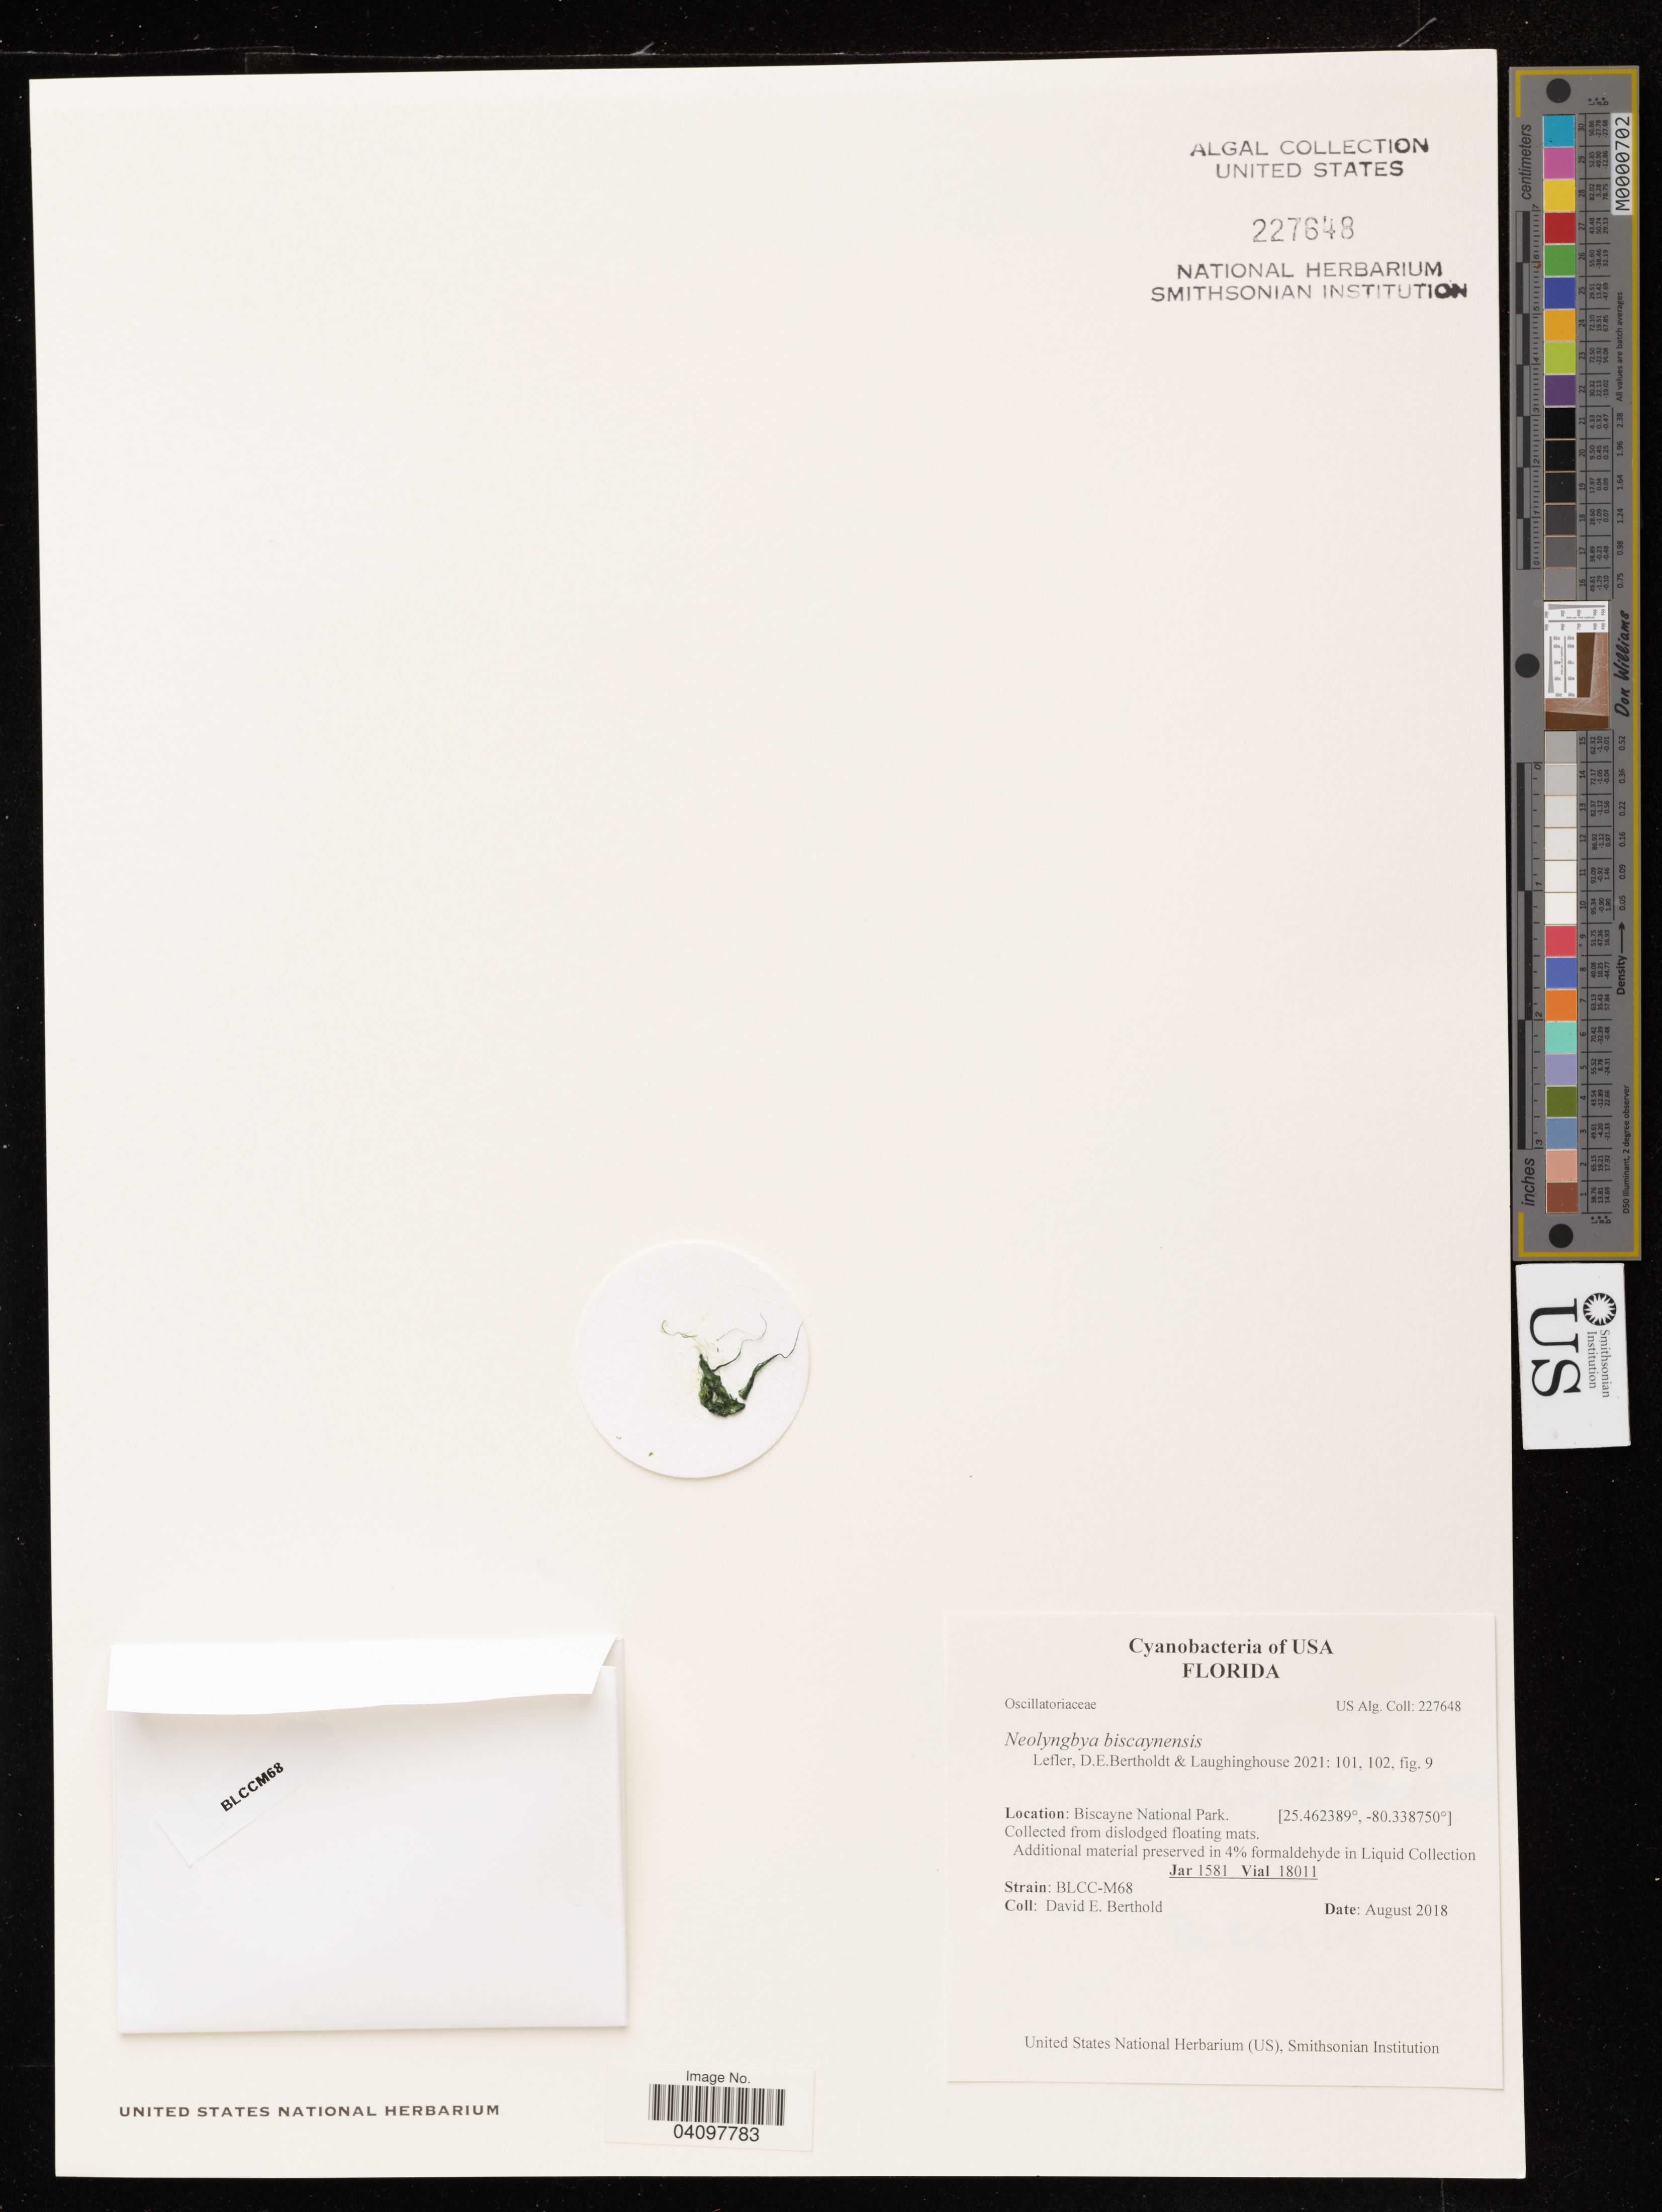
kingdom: Bacteria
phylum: Cyanobacteria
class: Cyanobacteriia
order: Cyanobacteriales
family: Microcoleaceae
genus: Neolyngbya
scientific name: Neolyngbya biscaynensis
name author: Lefler et al.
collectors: D. Berthold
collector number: BLCC-M68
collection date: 2018-08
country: United States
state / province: Florida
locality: Biscayne National Park.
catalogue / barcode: US 227848